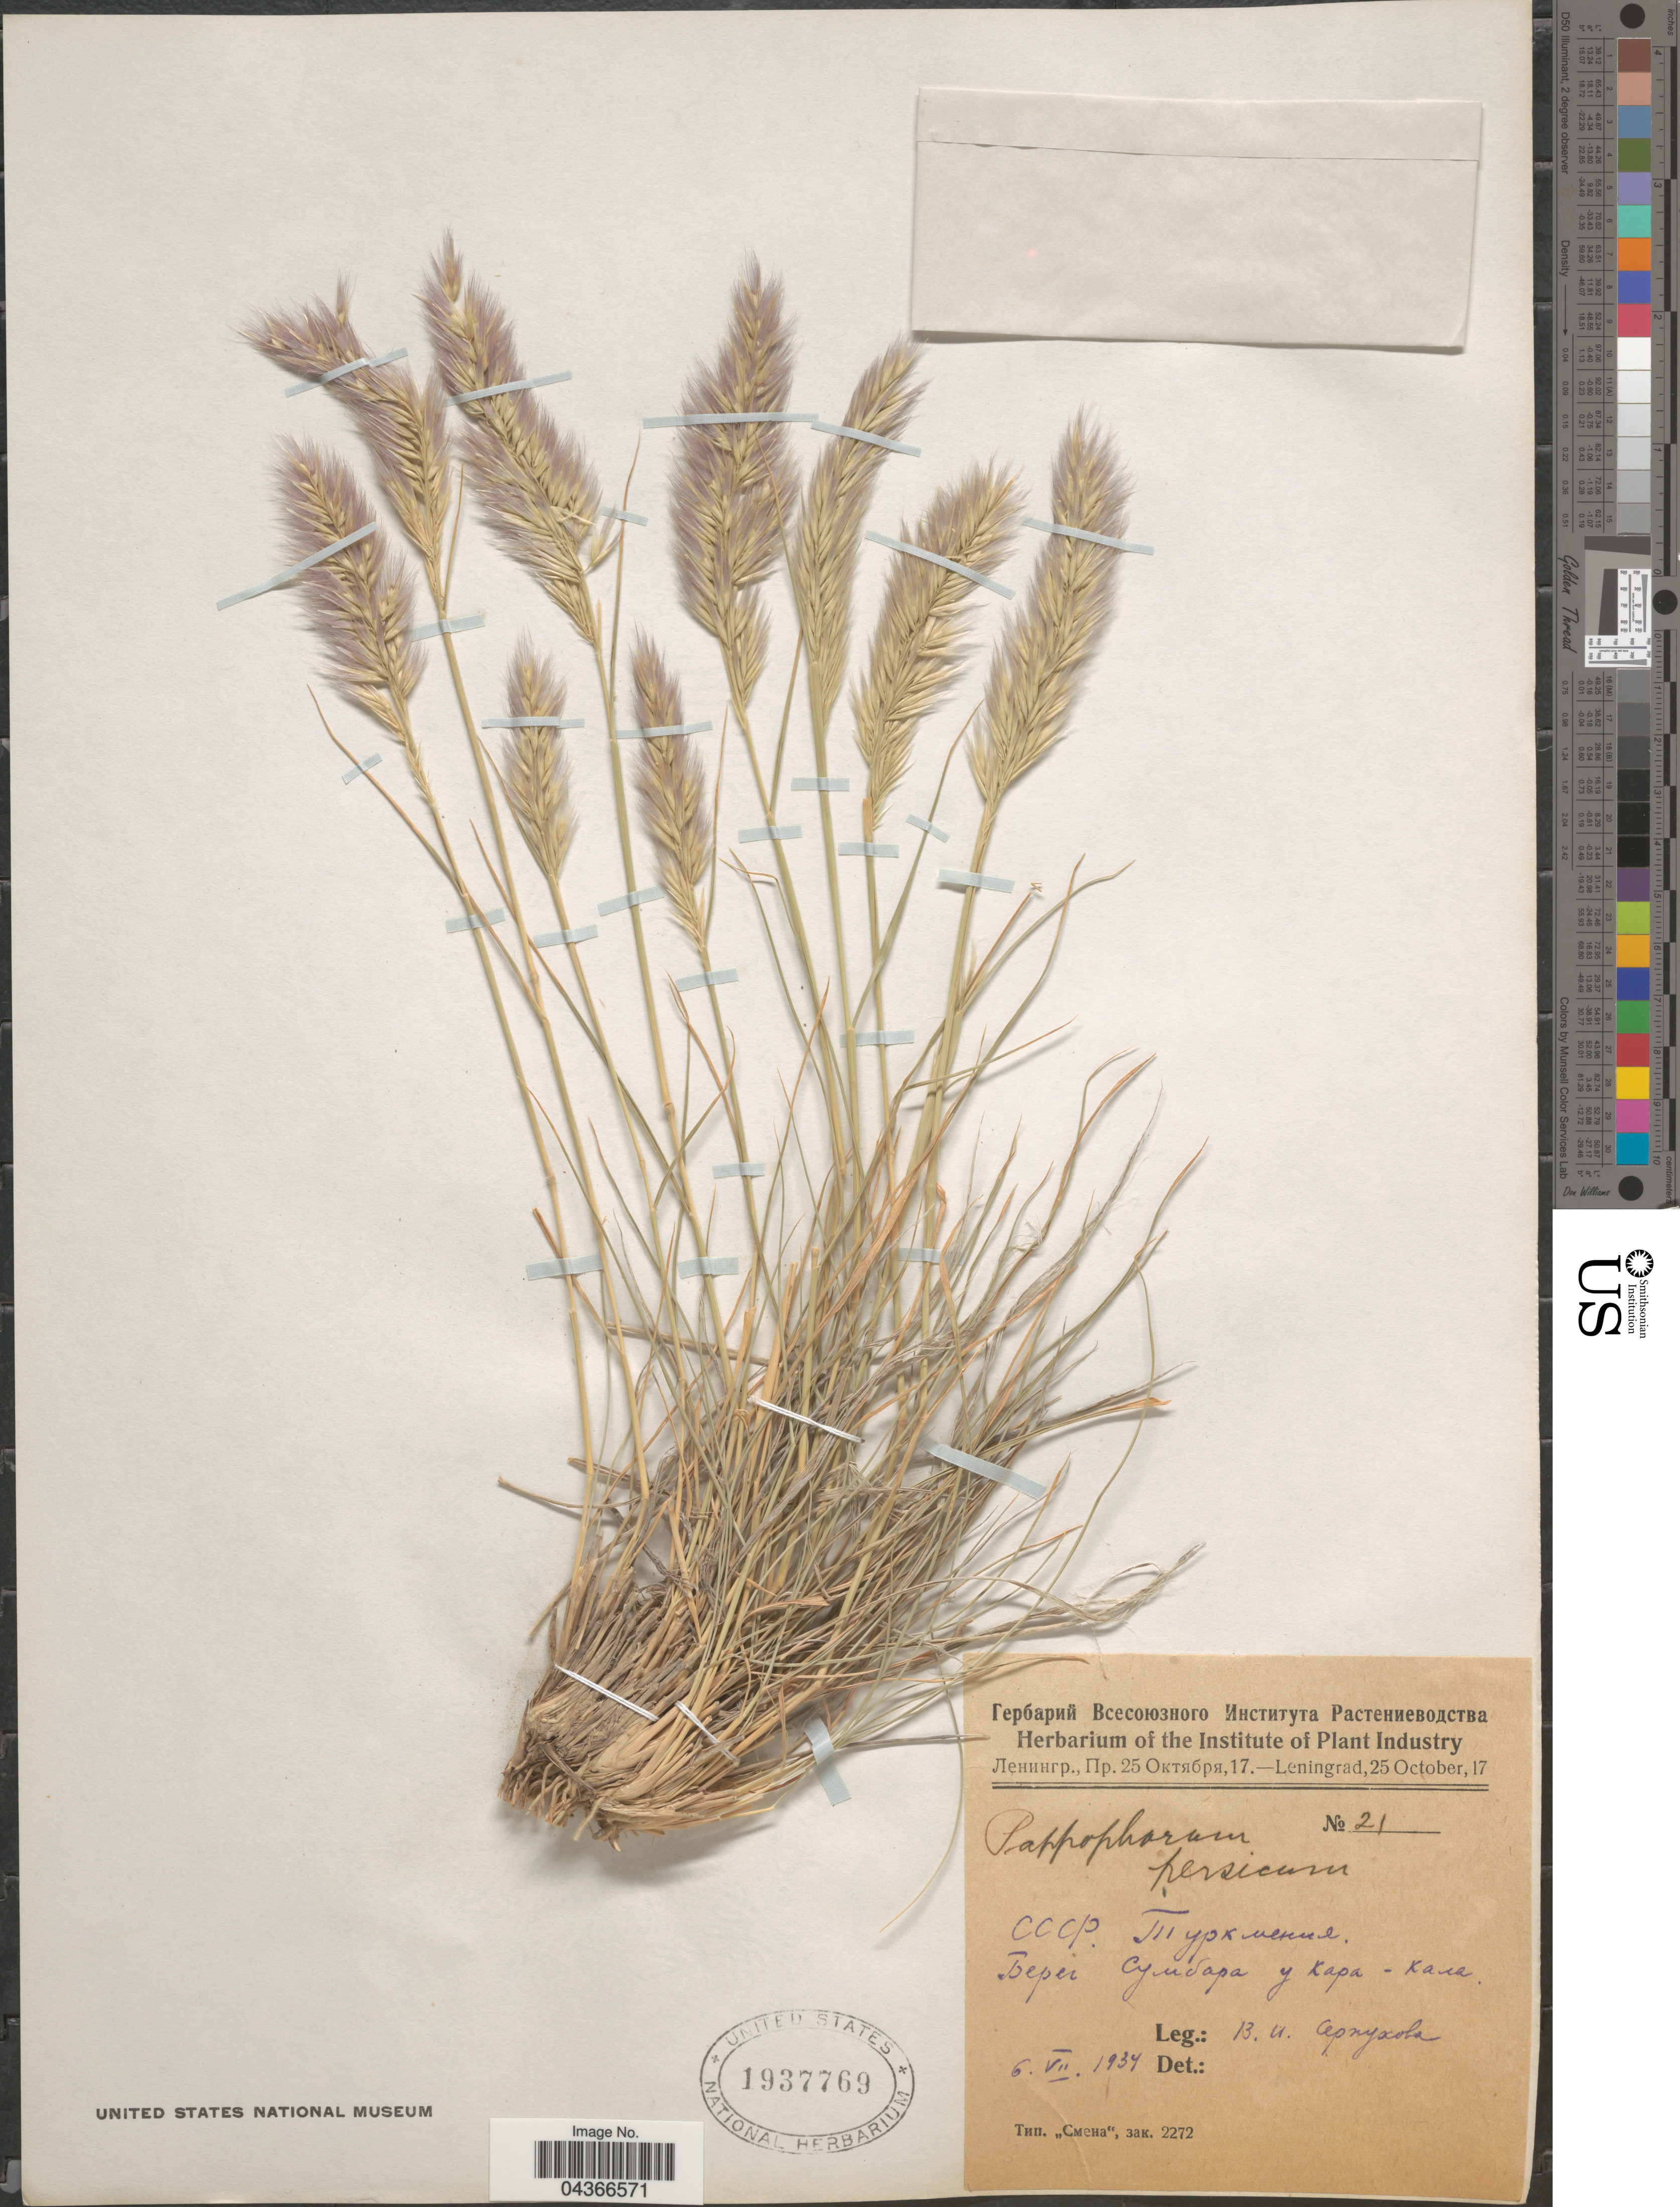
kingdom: Plantae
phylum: Tracheophyta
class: Liliopsida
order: Poales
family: Poaceae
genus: Enneapogon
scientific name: Enneapogon persicus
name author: Boiss.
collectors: V. Serpukhova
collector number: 21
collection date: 1934-07-06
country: Turkmenistan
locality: Shore of river Sumbar near Kara-Kala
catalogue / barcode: US 1937769